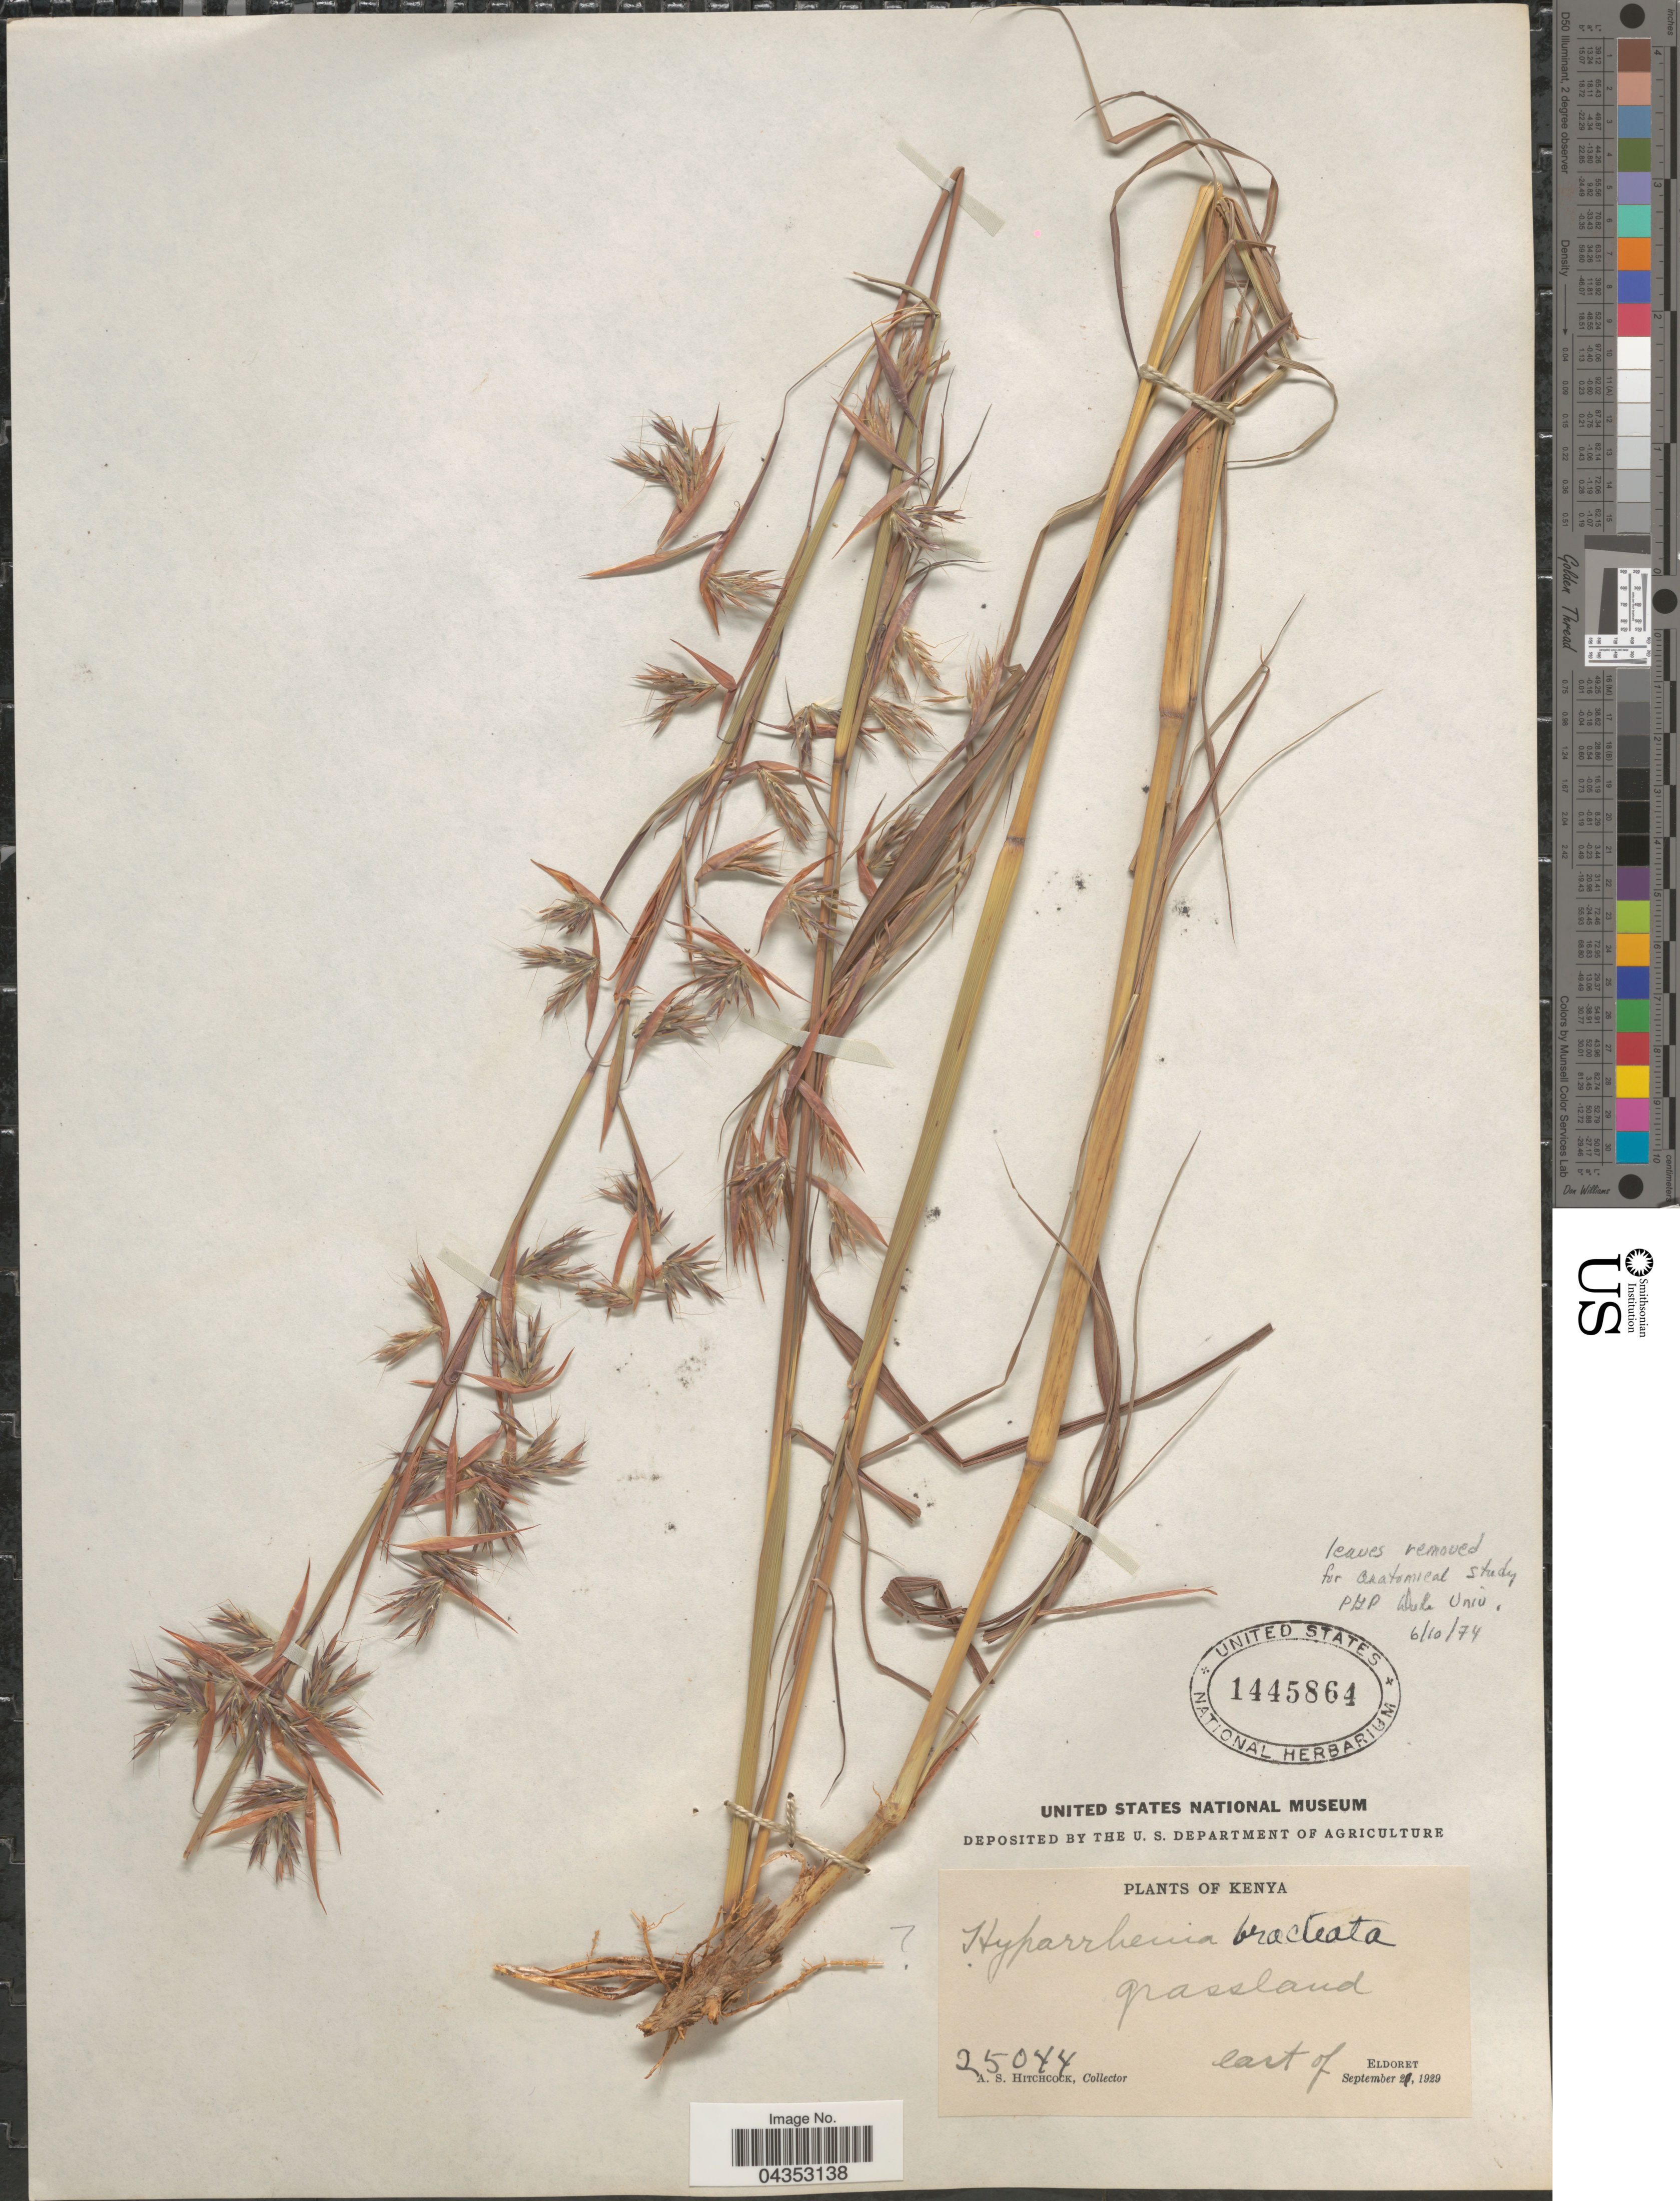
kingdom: Plantae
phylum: Tracheophyta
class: Liliopsida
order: Poales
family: Poaceae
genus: Hyparrhenia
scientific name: Hyparrhenia bracteata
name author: (Humb. & Bonpl.) Stapf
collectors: A. S. Hitchcock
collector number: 25044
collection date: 1929-09-21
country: Kenya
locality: Grassland. East of Eldoret.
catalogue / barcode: US 1445864